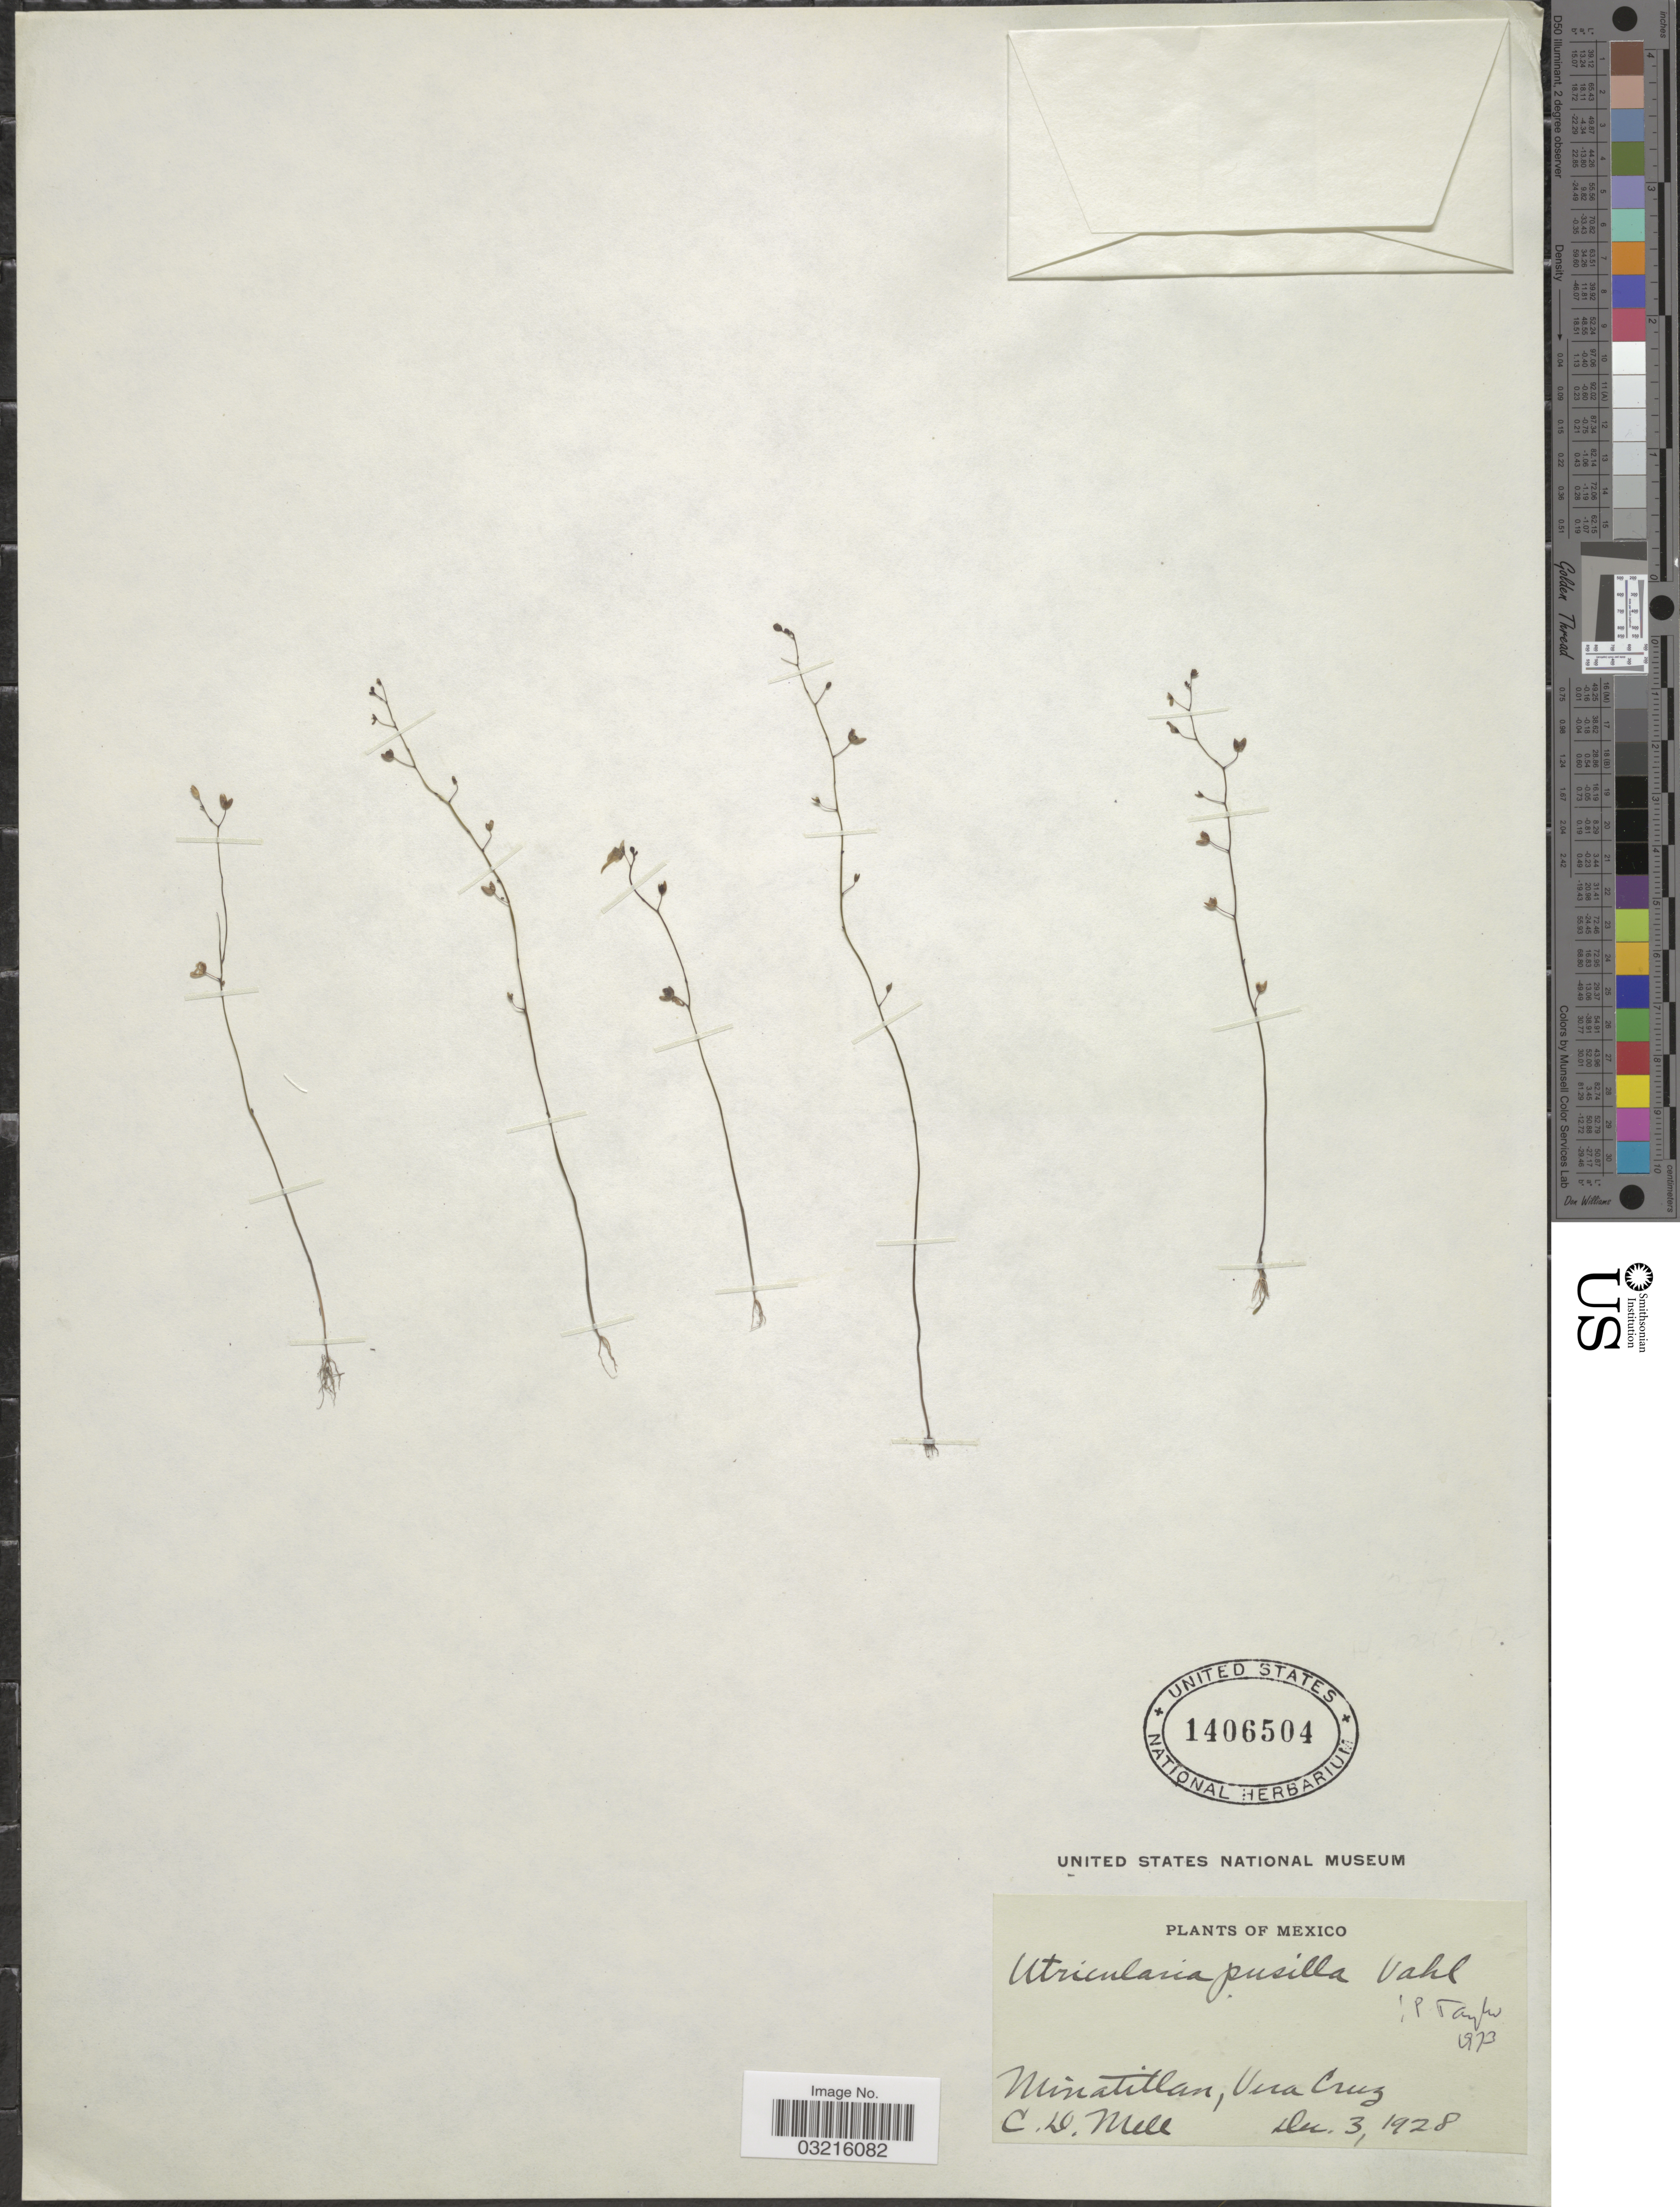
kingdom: Plantae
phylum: Tracheophyta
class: Magnoliopsida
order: Lamiales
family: Lentibulariaceae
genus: Utricularia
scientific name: Utricularia pusilla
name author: Vahl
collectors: C. D. Mill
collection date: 1928-12-03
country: Mexico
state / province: Veracruz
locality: Minatitlan, Vera Cruz.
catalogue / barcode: US 1406504